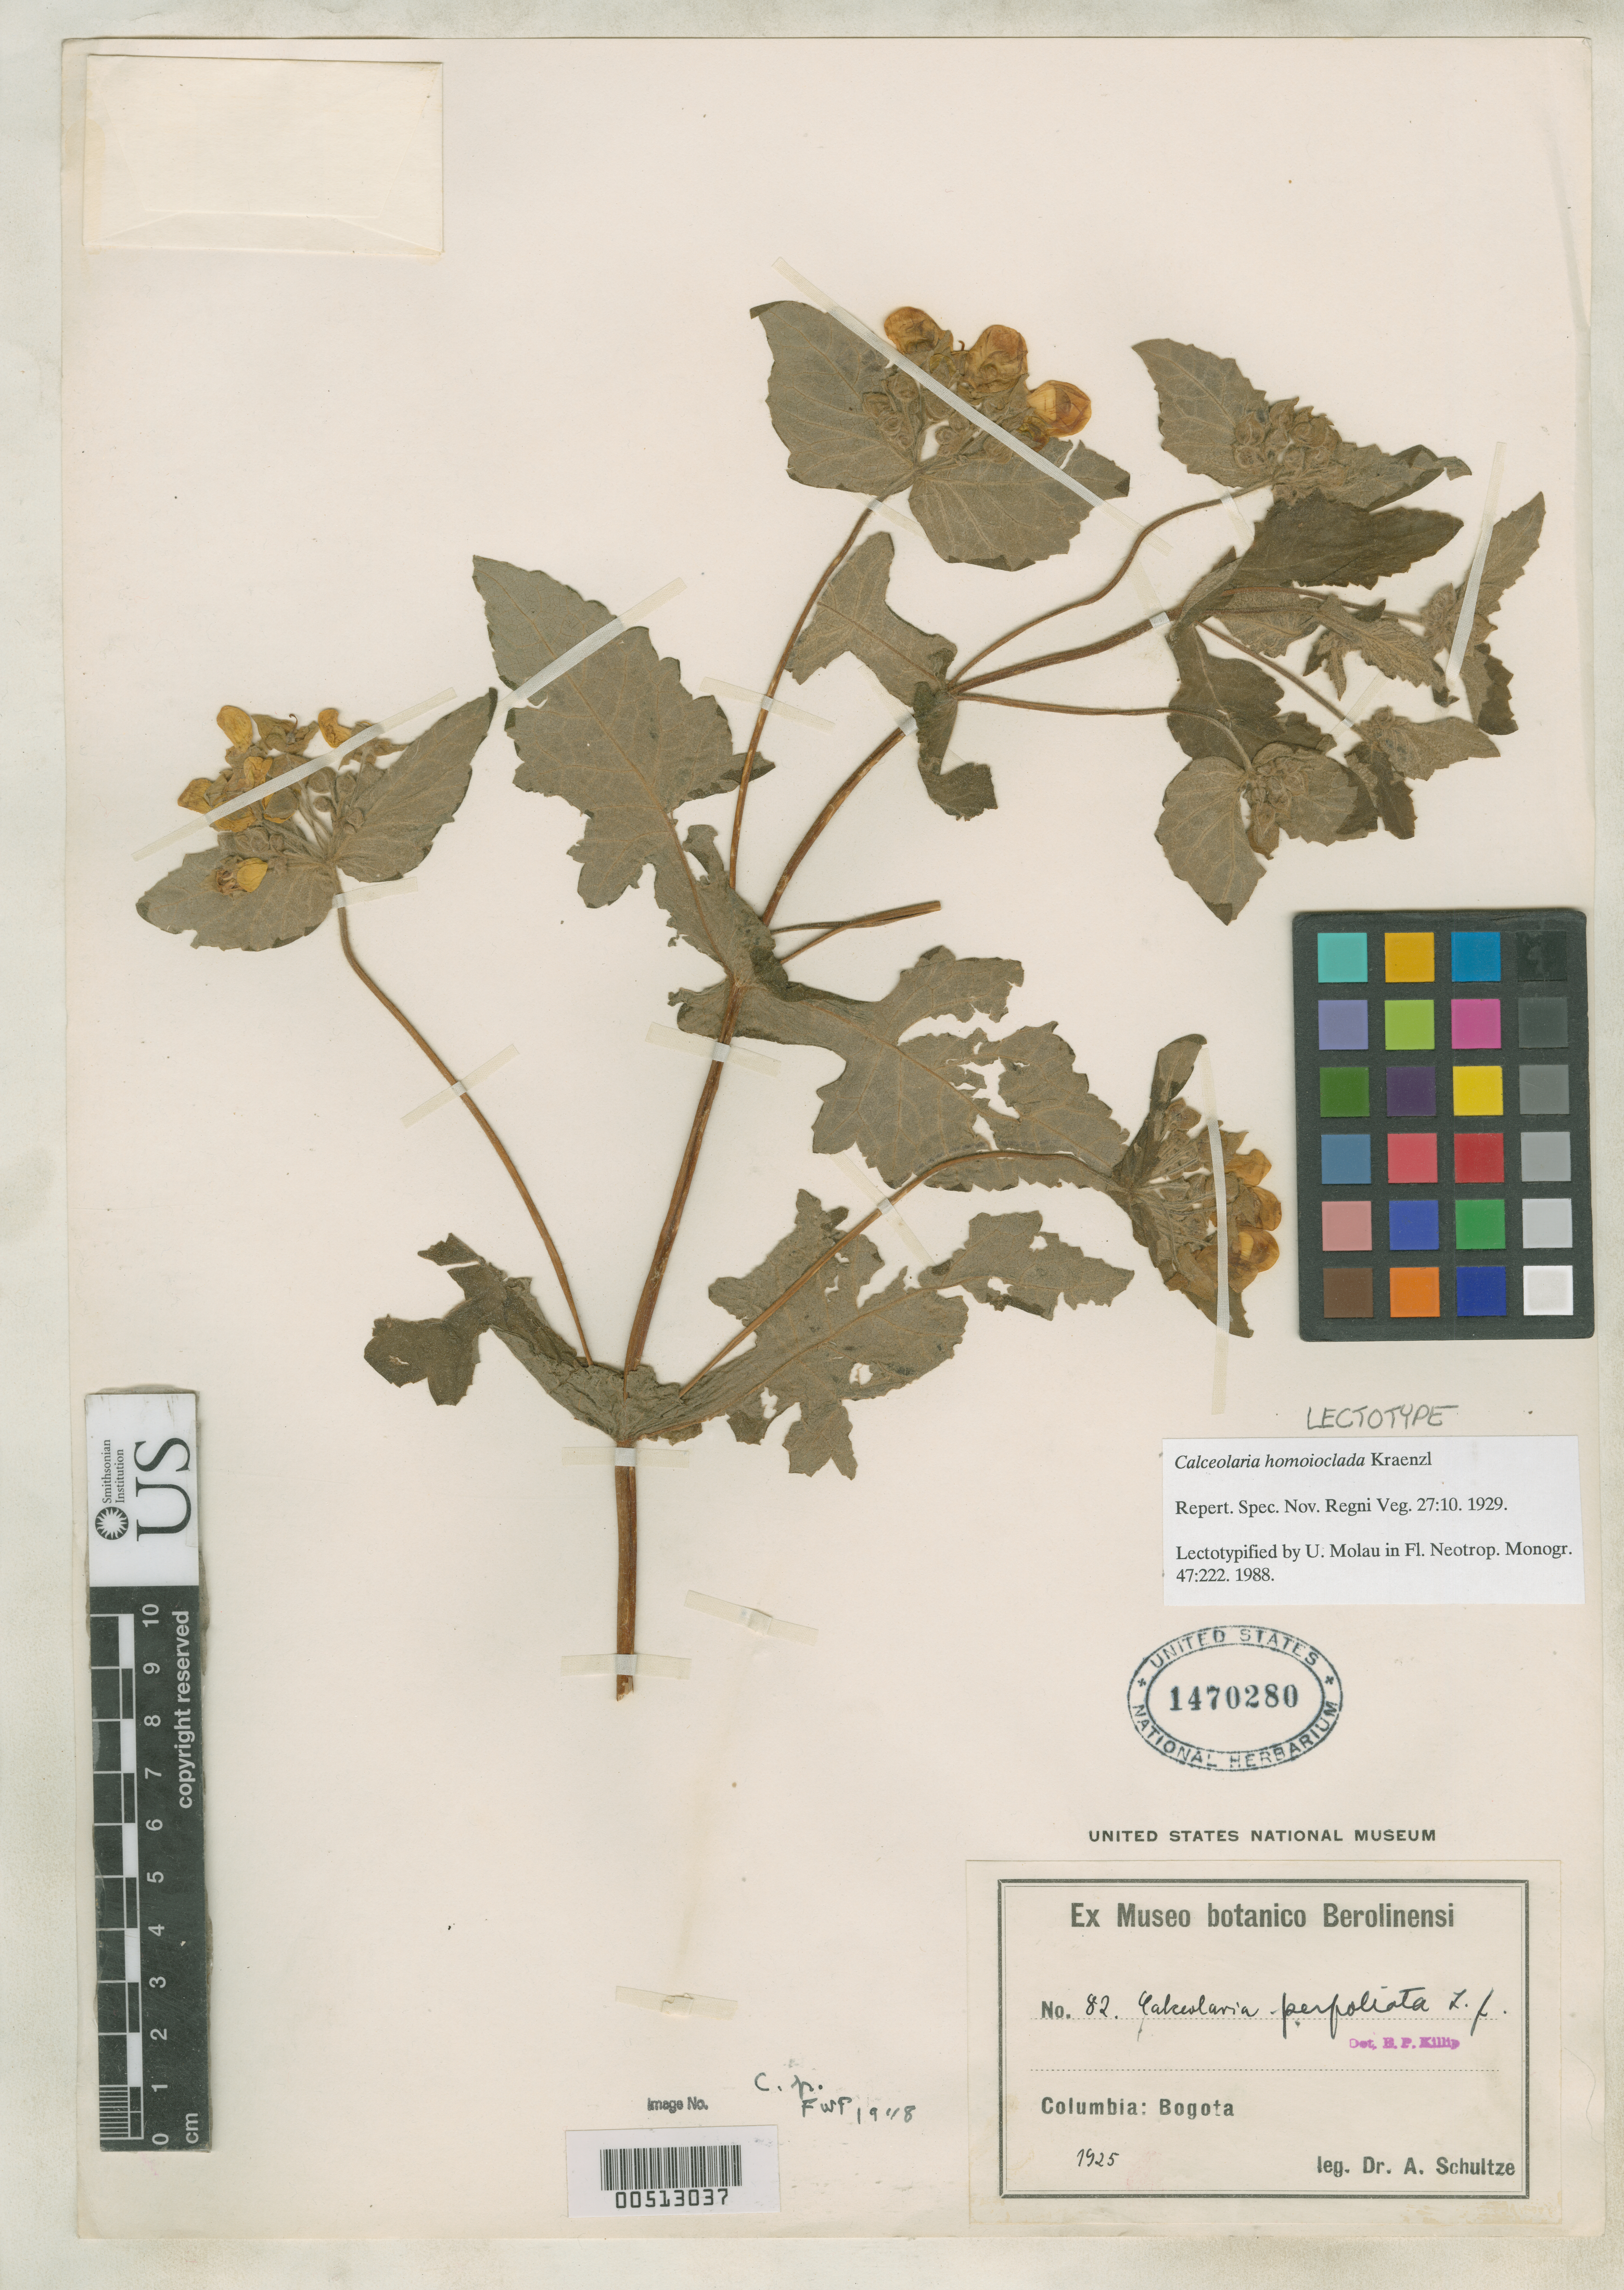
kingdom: Plantae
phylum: Tracheophyta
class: Magnoliopsida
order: Lamiales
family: Calceolariaceae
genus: Calceolaria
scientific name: Calceolaria homoioclada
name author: Kraenzl.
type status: Lectotype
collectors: A. Schultze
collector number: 82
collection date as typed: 1925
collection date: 1925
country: Colombia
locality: Bogota.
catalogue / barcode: US 1470280